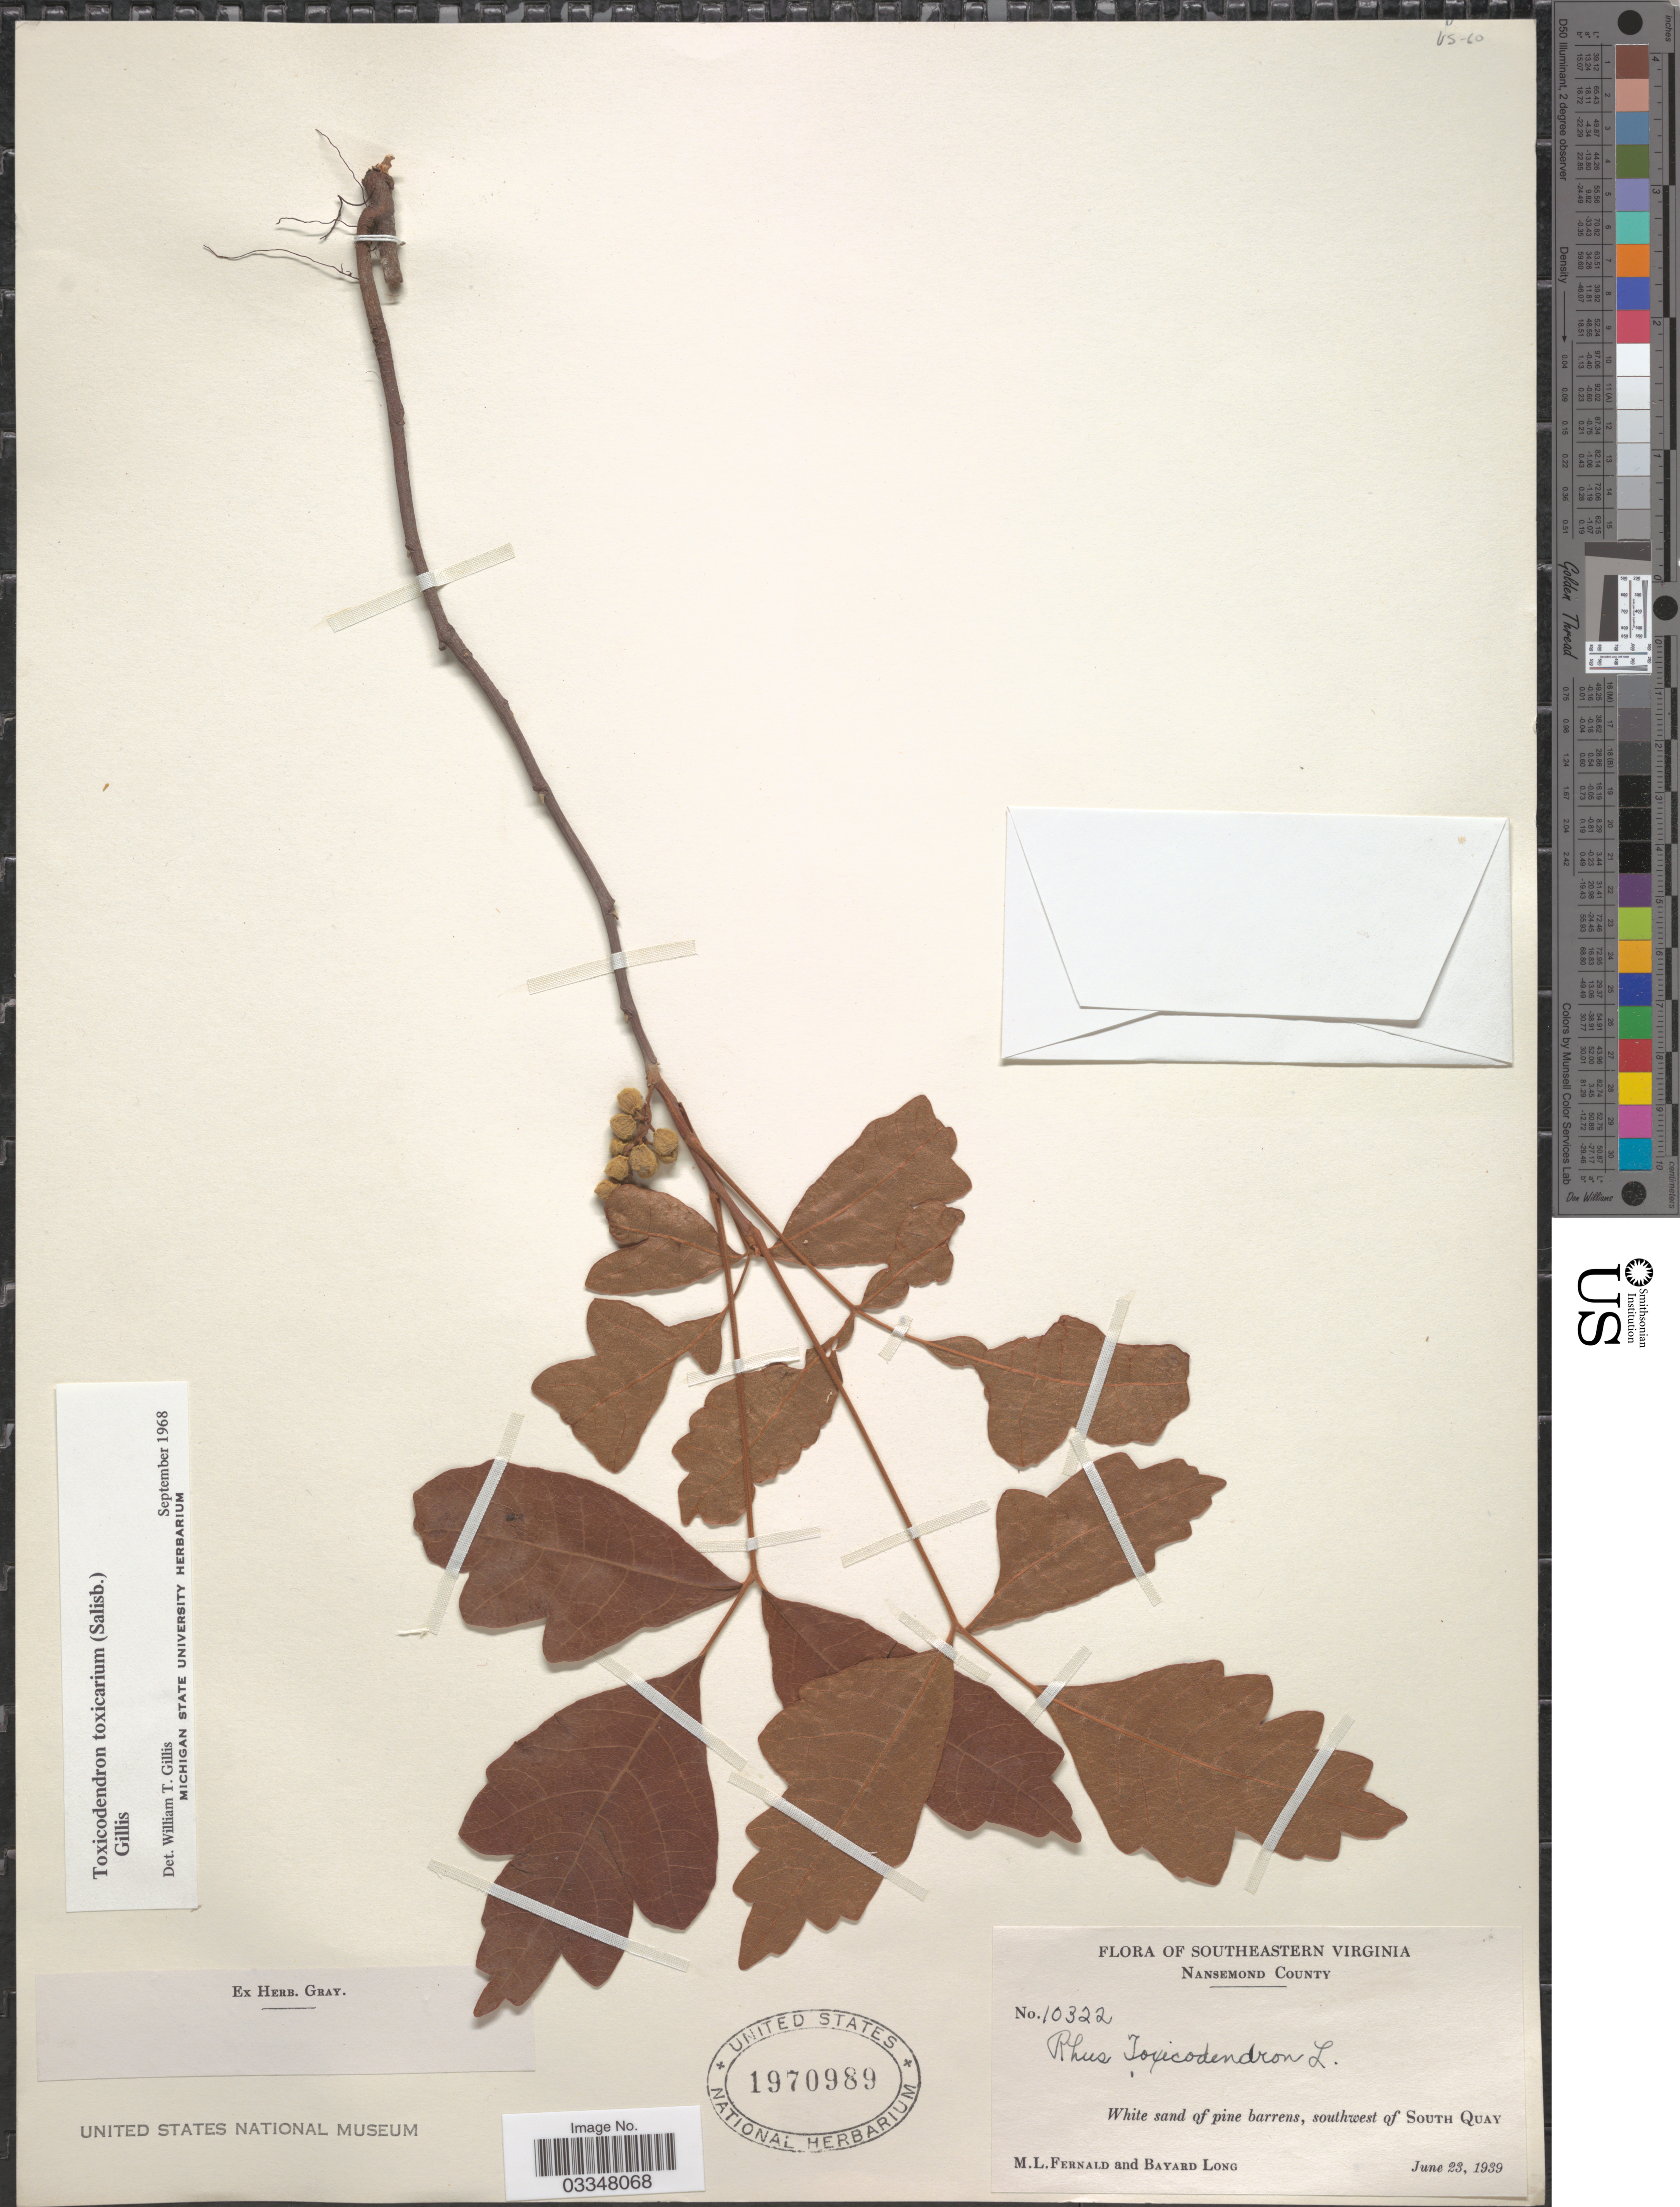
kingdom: Plantae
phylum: Tracheophyta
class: Magnoliopsida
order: Sapindales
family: Anacardiaceae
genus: Toxicodendron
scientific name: Toxicodendron toxicarium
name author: Gillis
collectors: M. L. Fernald & B. Long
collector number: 10322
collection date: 1939-06-23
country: United States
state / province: Virginia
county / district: City of Suffolk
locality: Southeastern Virginia. Nansemond County. Southwest of South Quay.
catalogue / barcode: US 1970989